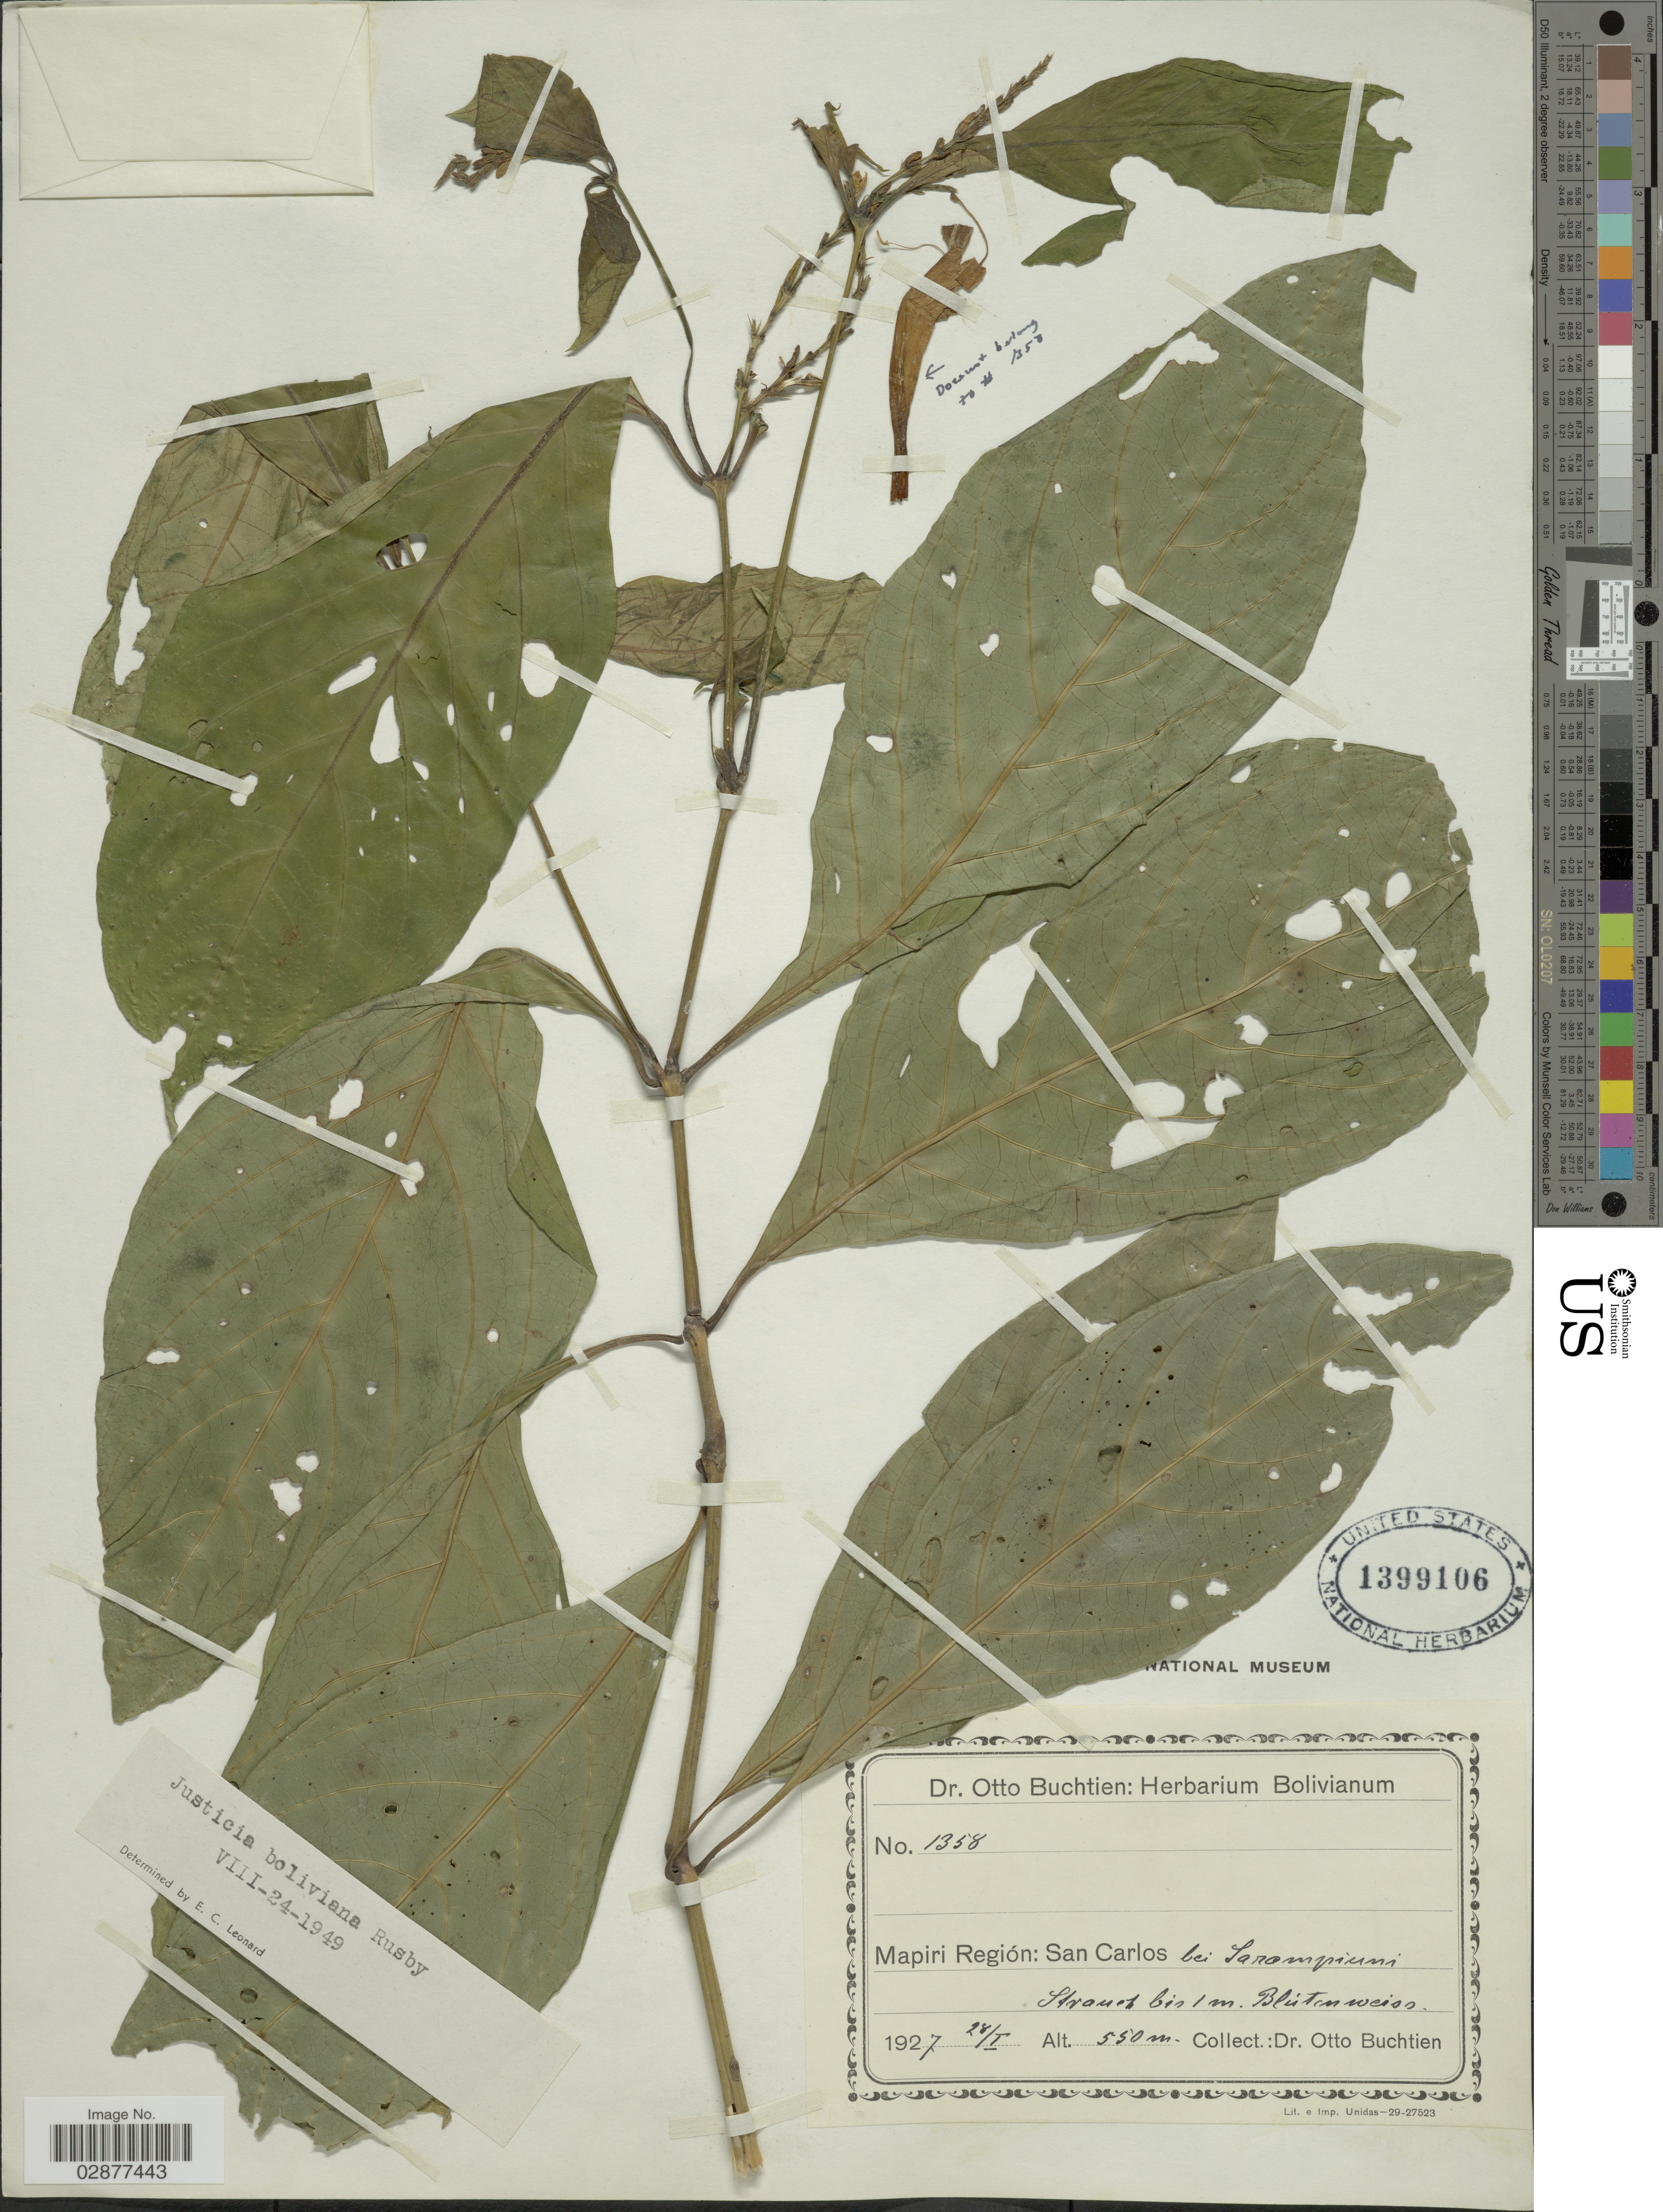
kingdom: Plantae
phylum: Tracheophyta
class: Magnoliopsida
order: Lamiales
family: Acanthaceae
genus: Justicia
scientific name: Justicia boliviana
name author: Rusby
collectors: O. Buchtien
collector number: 1358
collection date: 1927-01-28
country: Bolivia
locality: Mapiri Región: San Carlos bei Sarampiuni.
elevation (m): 550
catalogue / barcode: US 1399106